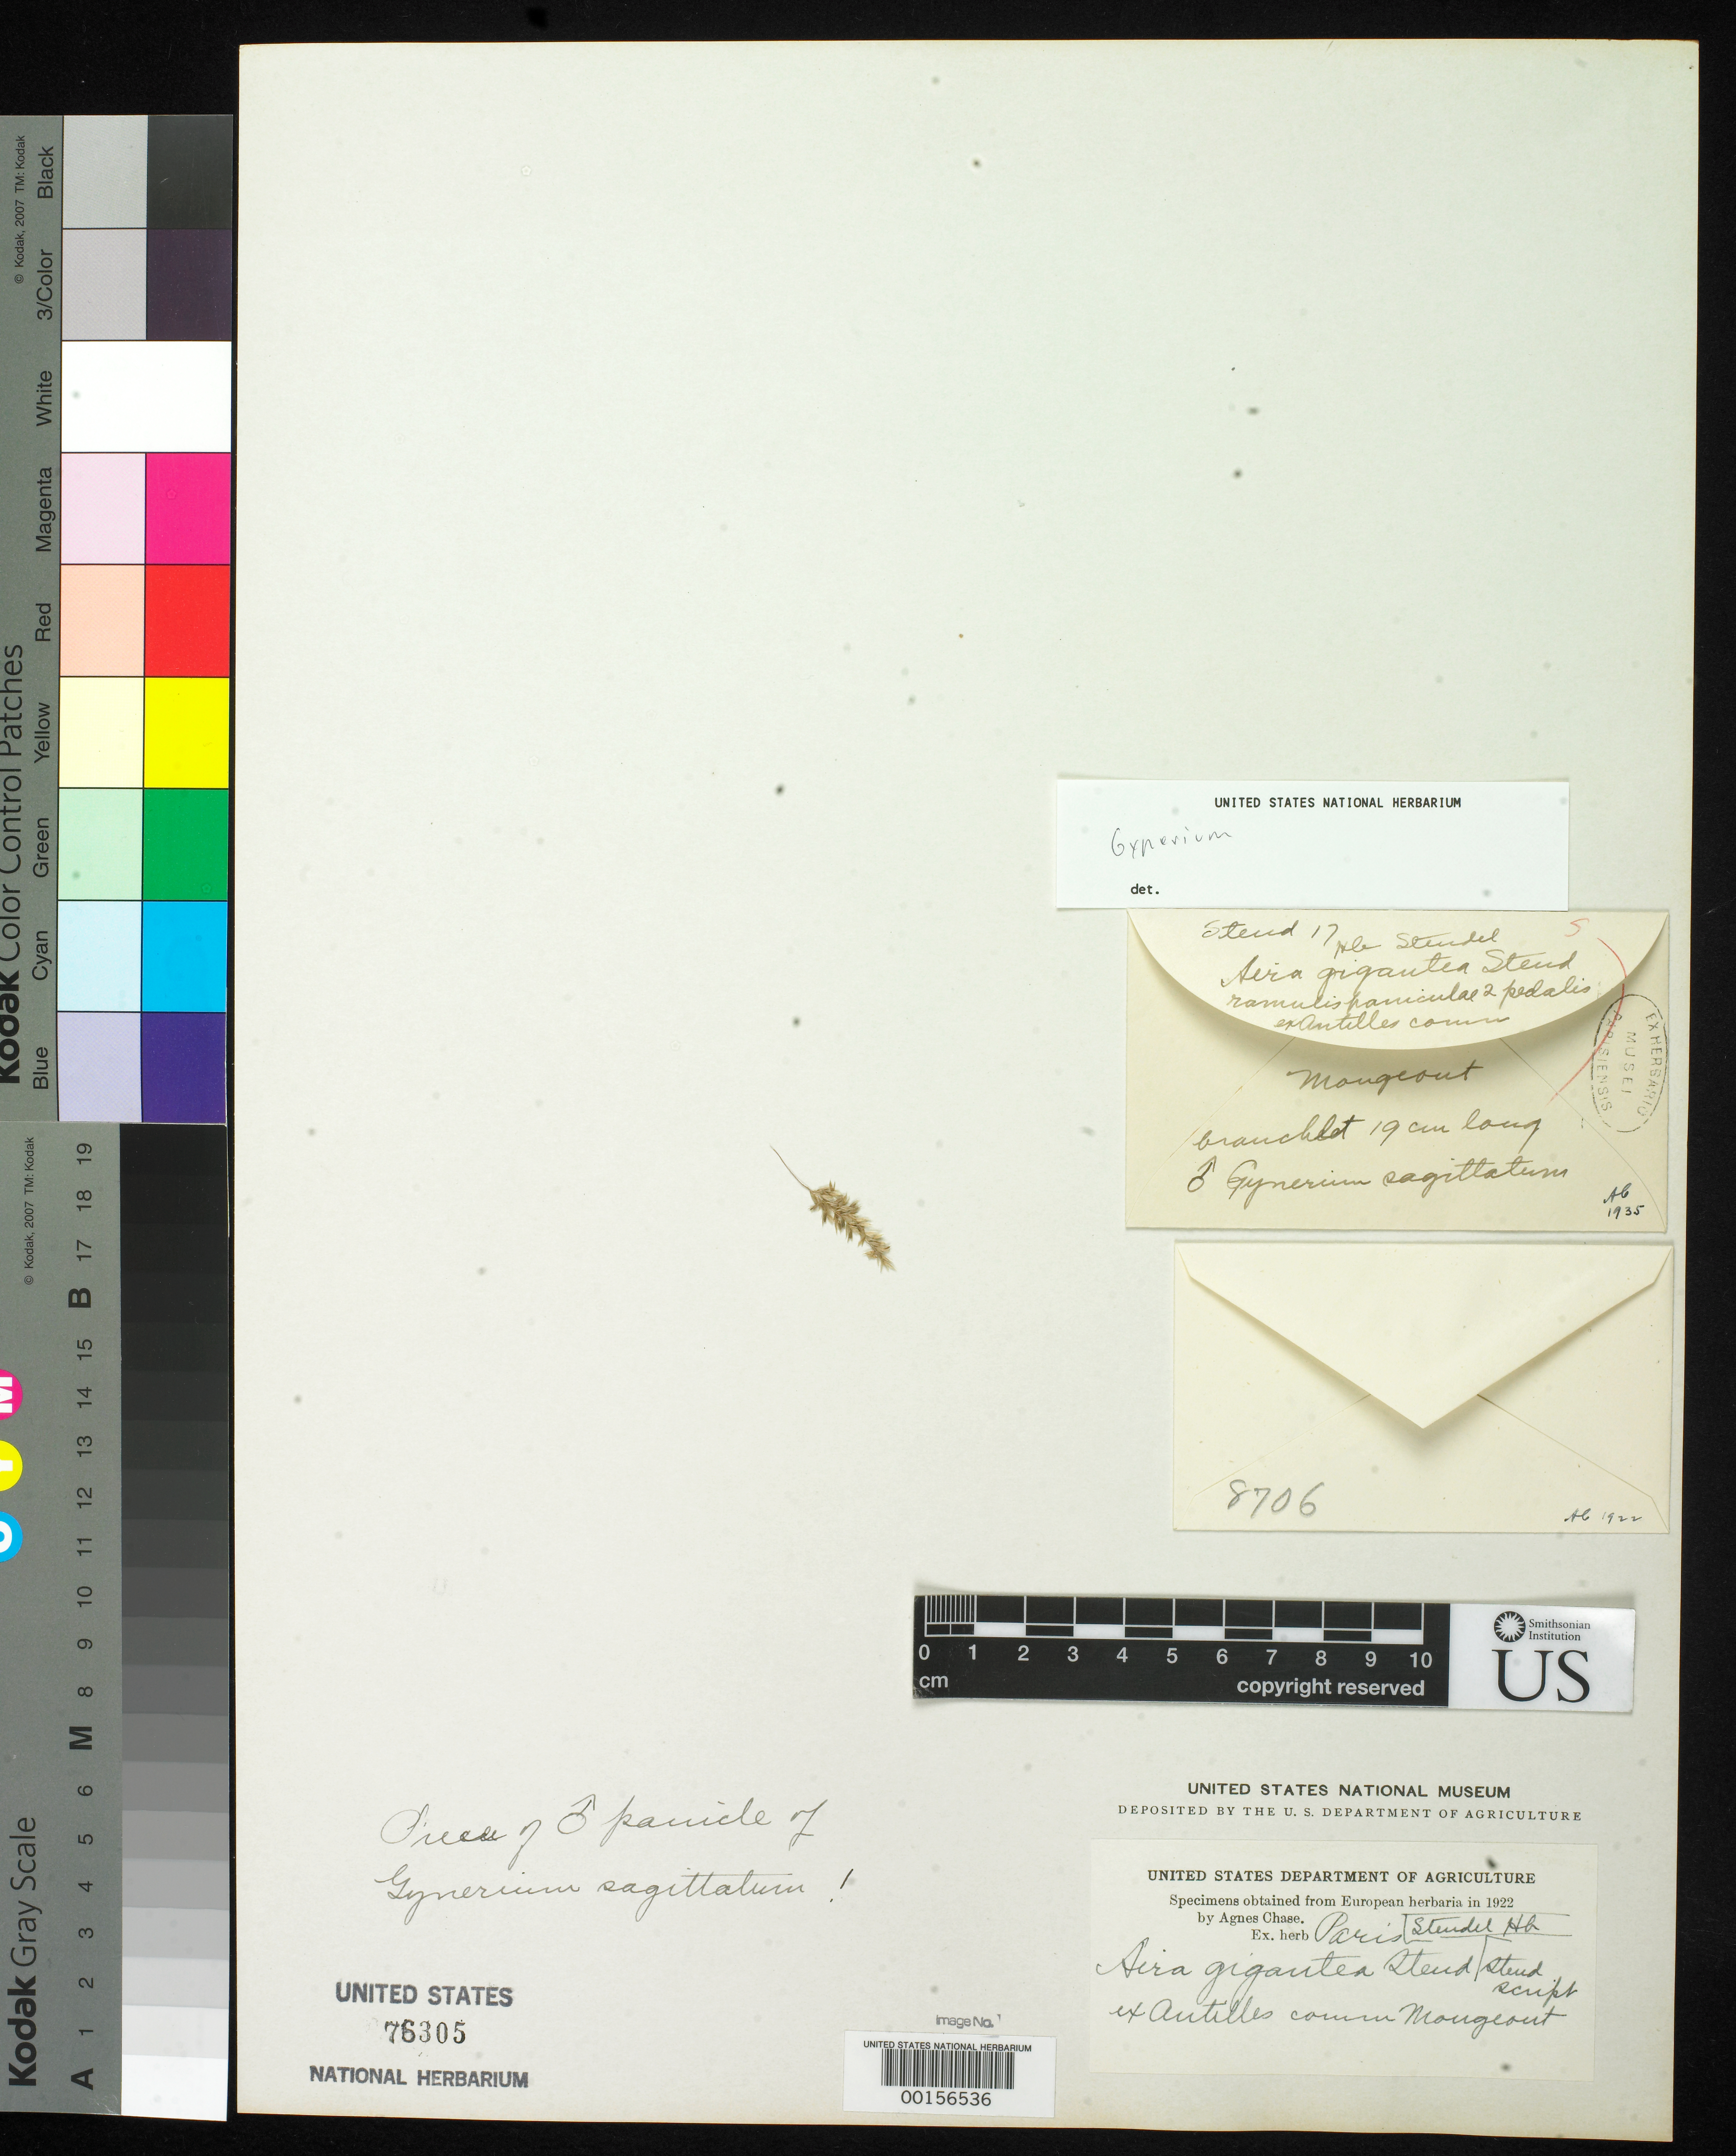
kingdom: Plantae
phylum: Tracheophyta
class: Liliopsida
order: Poales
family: Poaceae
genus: Aira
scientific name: Aira gigantea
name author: Steud.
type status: Type Fragment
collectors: ex herb. Antillis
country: India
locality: Ex Mougeot Verosimiliter.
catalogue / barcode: US 76305